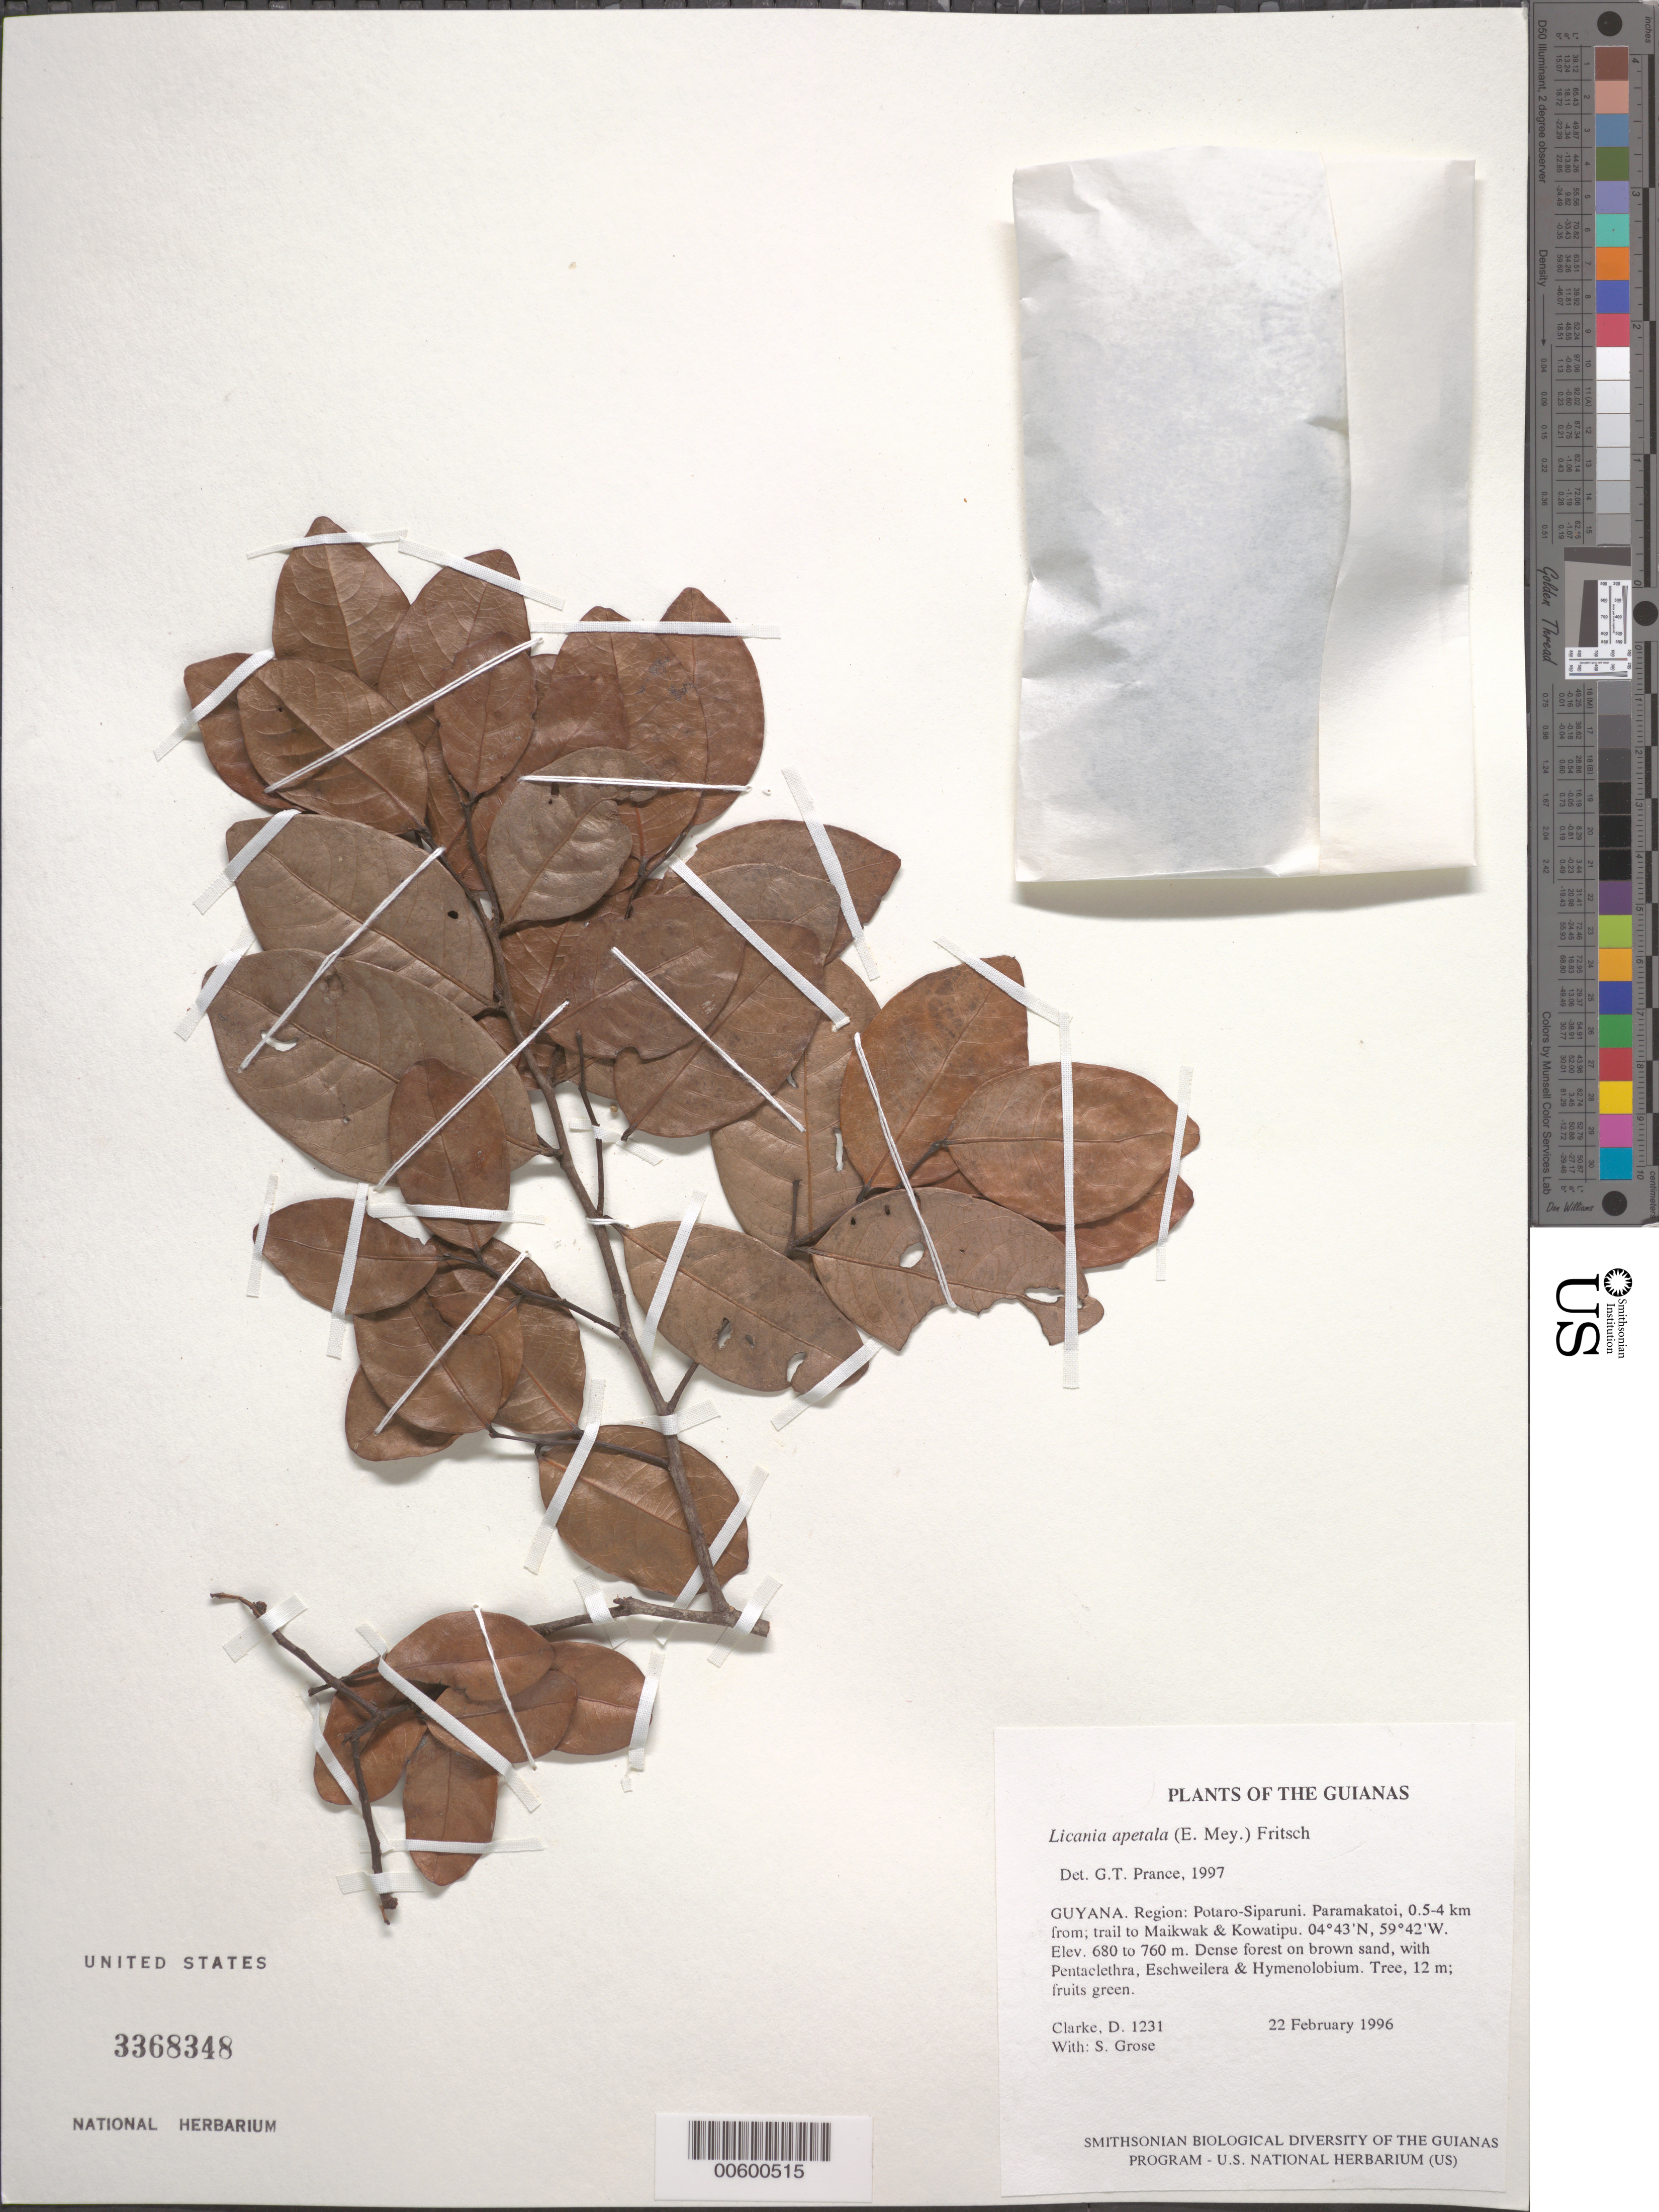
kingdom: Plantae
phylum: Tracheophyta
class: Magnoliopsida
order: Malpighiales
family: Chrysobalanaceae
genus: Leptobalanus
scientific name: Leptobalanus apetalus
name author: (E. Mey.) Sothers & Prance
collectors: H. D. Clarke & S. Grose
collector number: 1231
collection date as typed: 22 February 1996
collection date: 1996-02-22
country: Guyana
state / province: Potaro-Siparuni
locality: Paramakatoi, 0.5-4 km from; trail to Maikwak & Kowatipu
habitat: Dense forest on brown sand, with Pentaclethra, Eschweilera & Hymenolobium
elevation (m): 680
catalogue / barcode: US 3368348